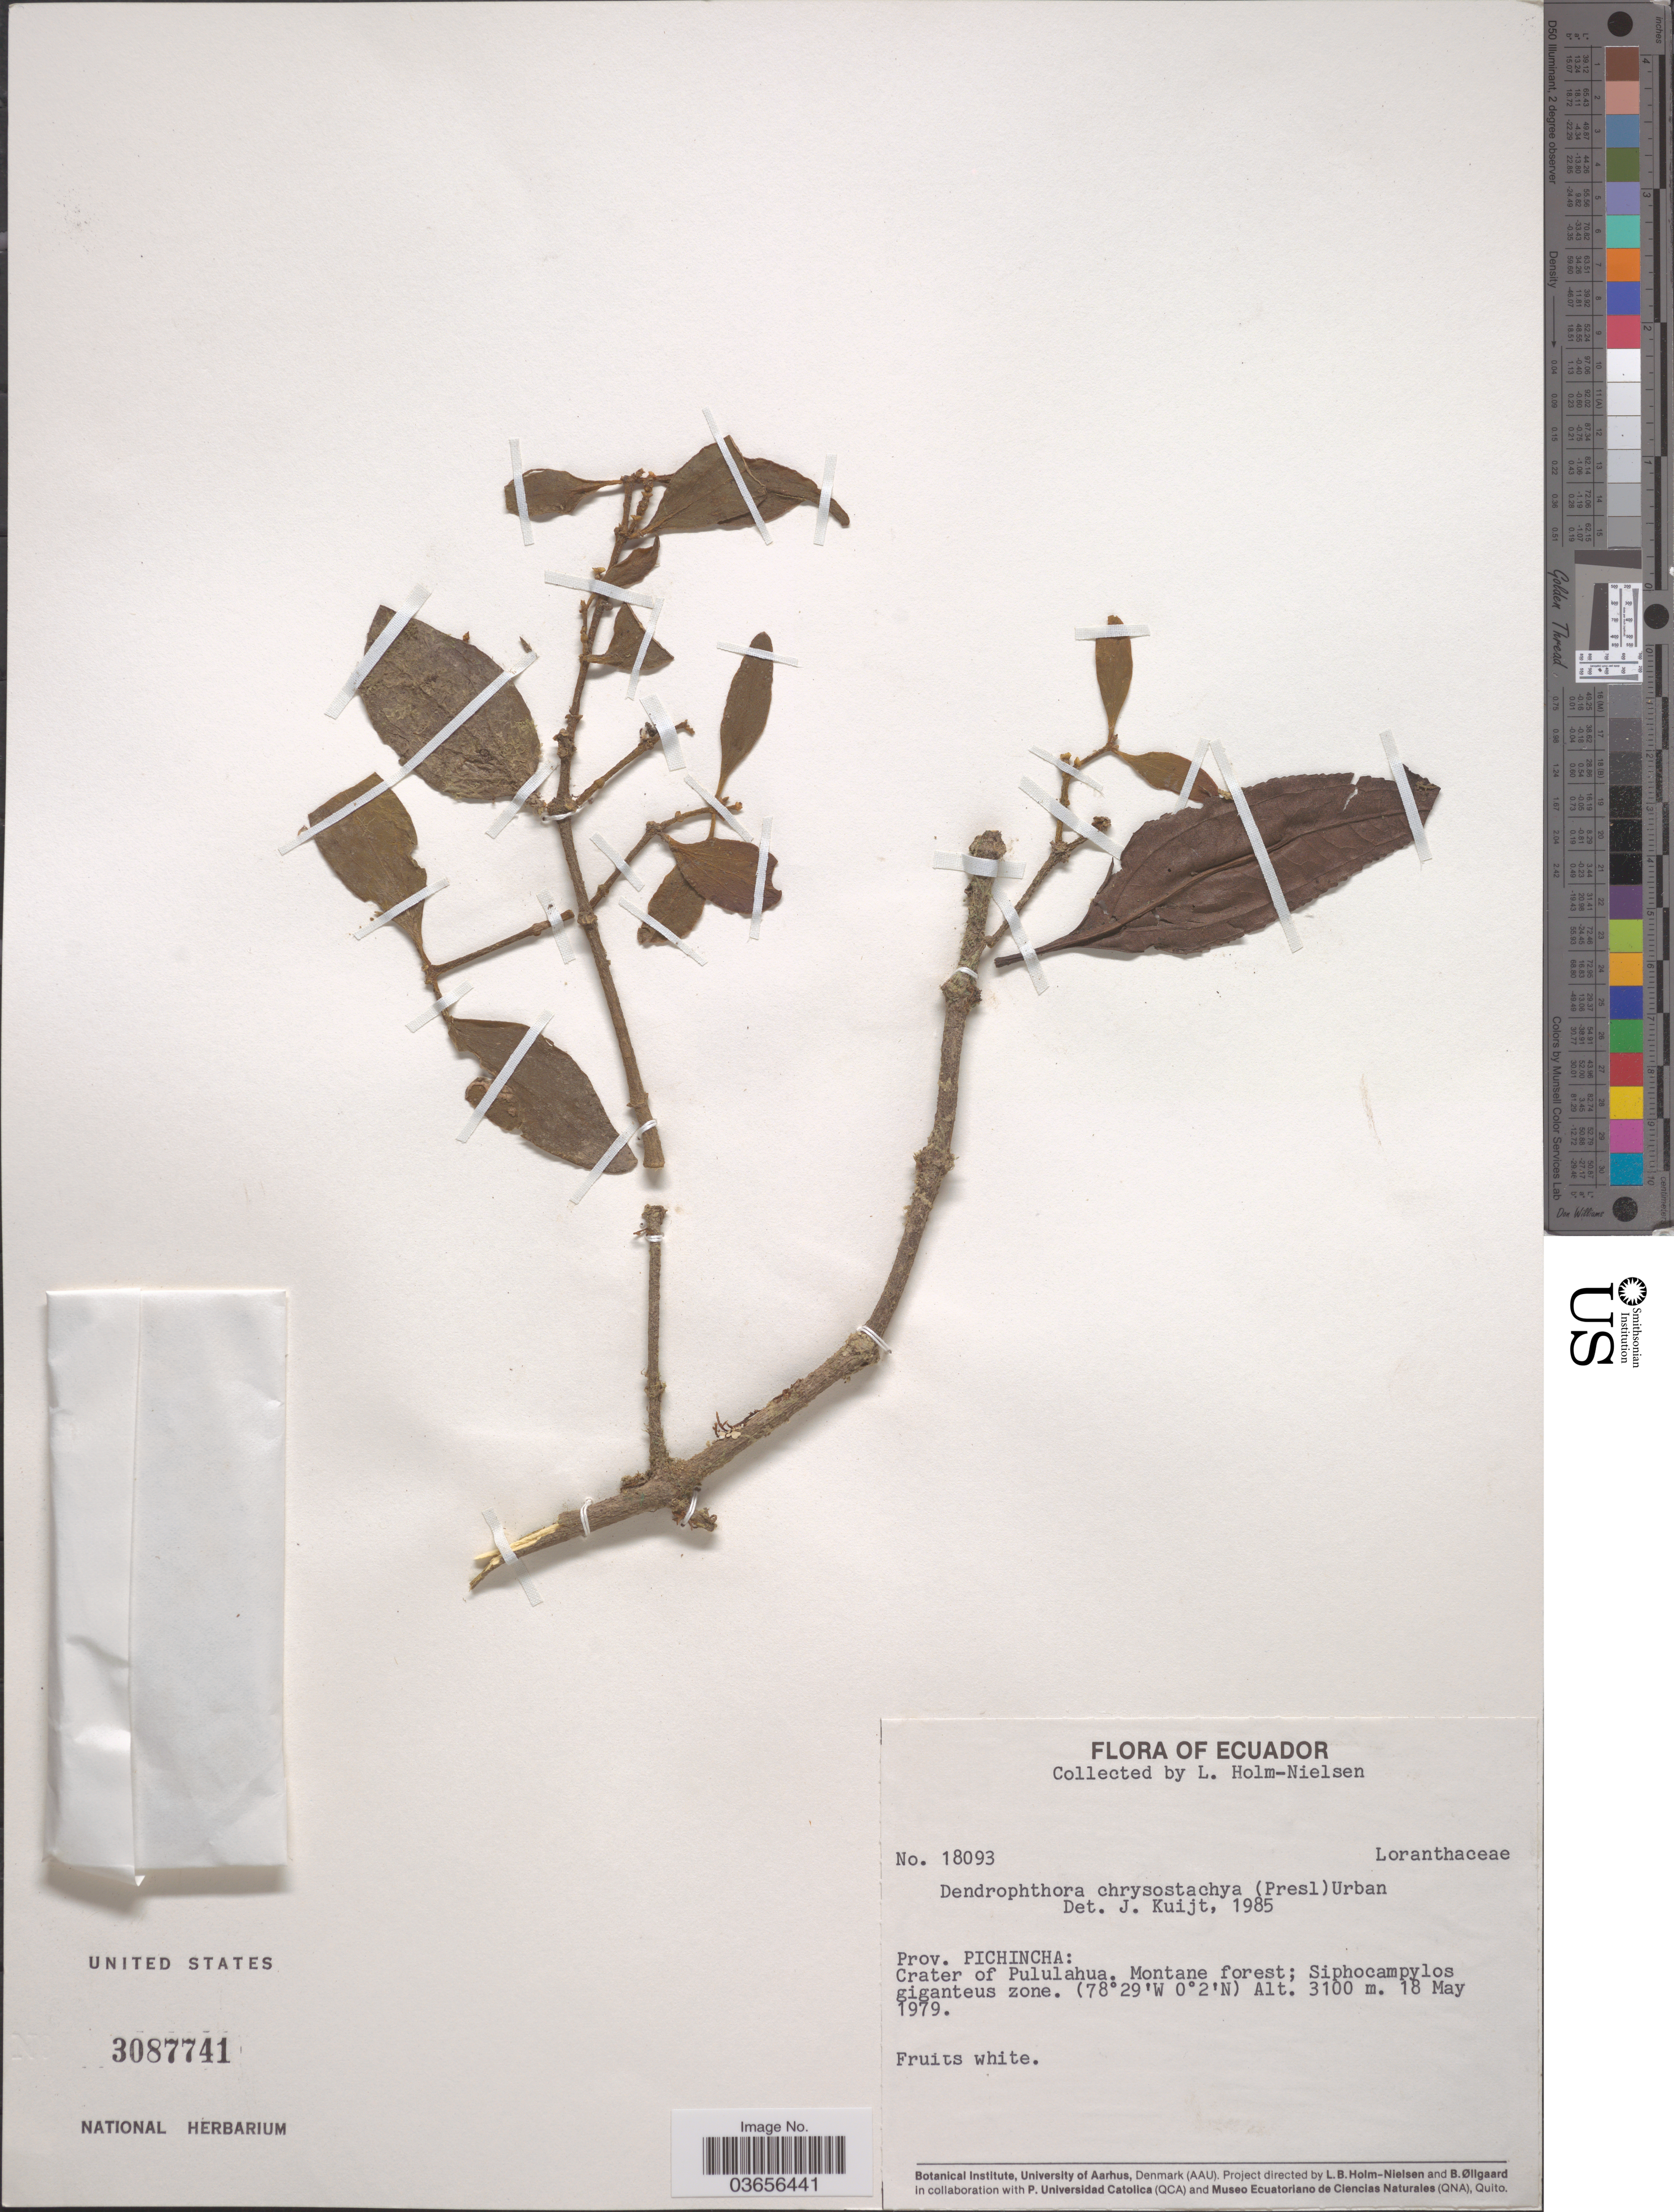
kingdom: Plantae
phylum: Tracheophyta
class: Magnoliopsida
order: Santalales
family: Viscaceae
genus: Dendrophthora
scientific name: Dendrophthora chrysostachya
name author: Urb.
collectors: L. Holm-Nielsen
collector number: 18093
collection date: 1979-05-18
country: Ecuador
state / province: Pichincha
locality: Crater of Pululahua.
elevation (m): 3100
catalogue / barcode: US 3087741